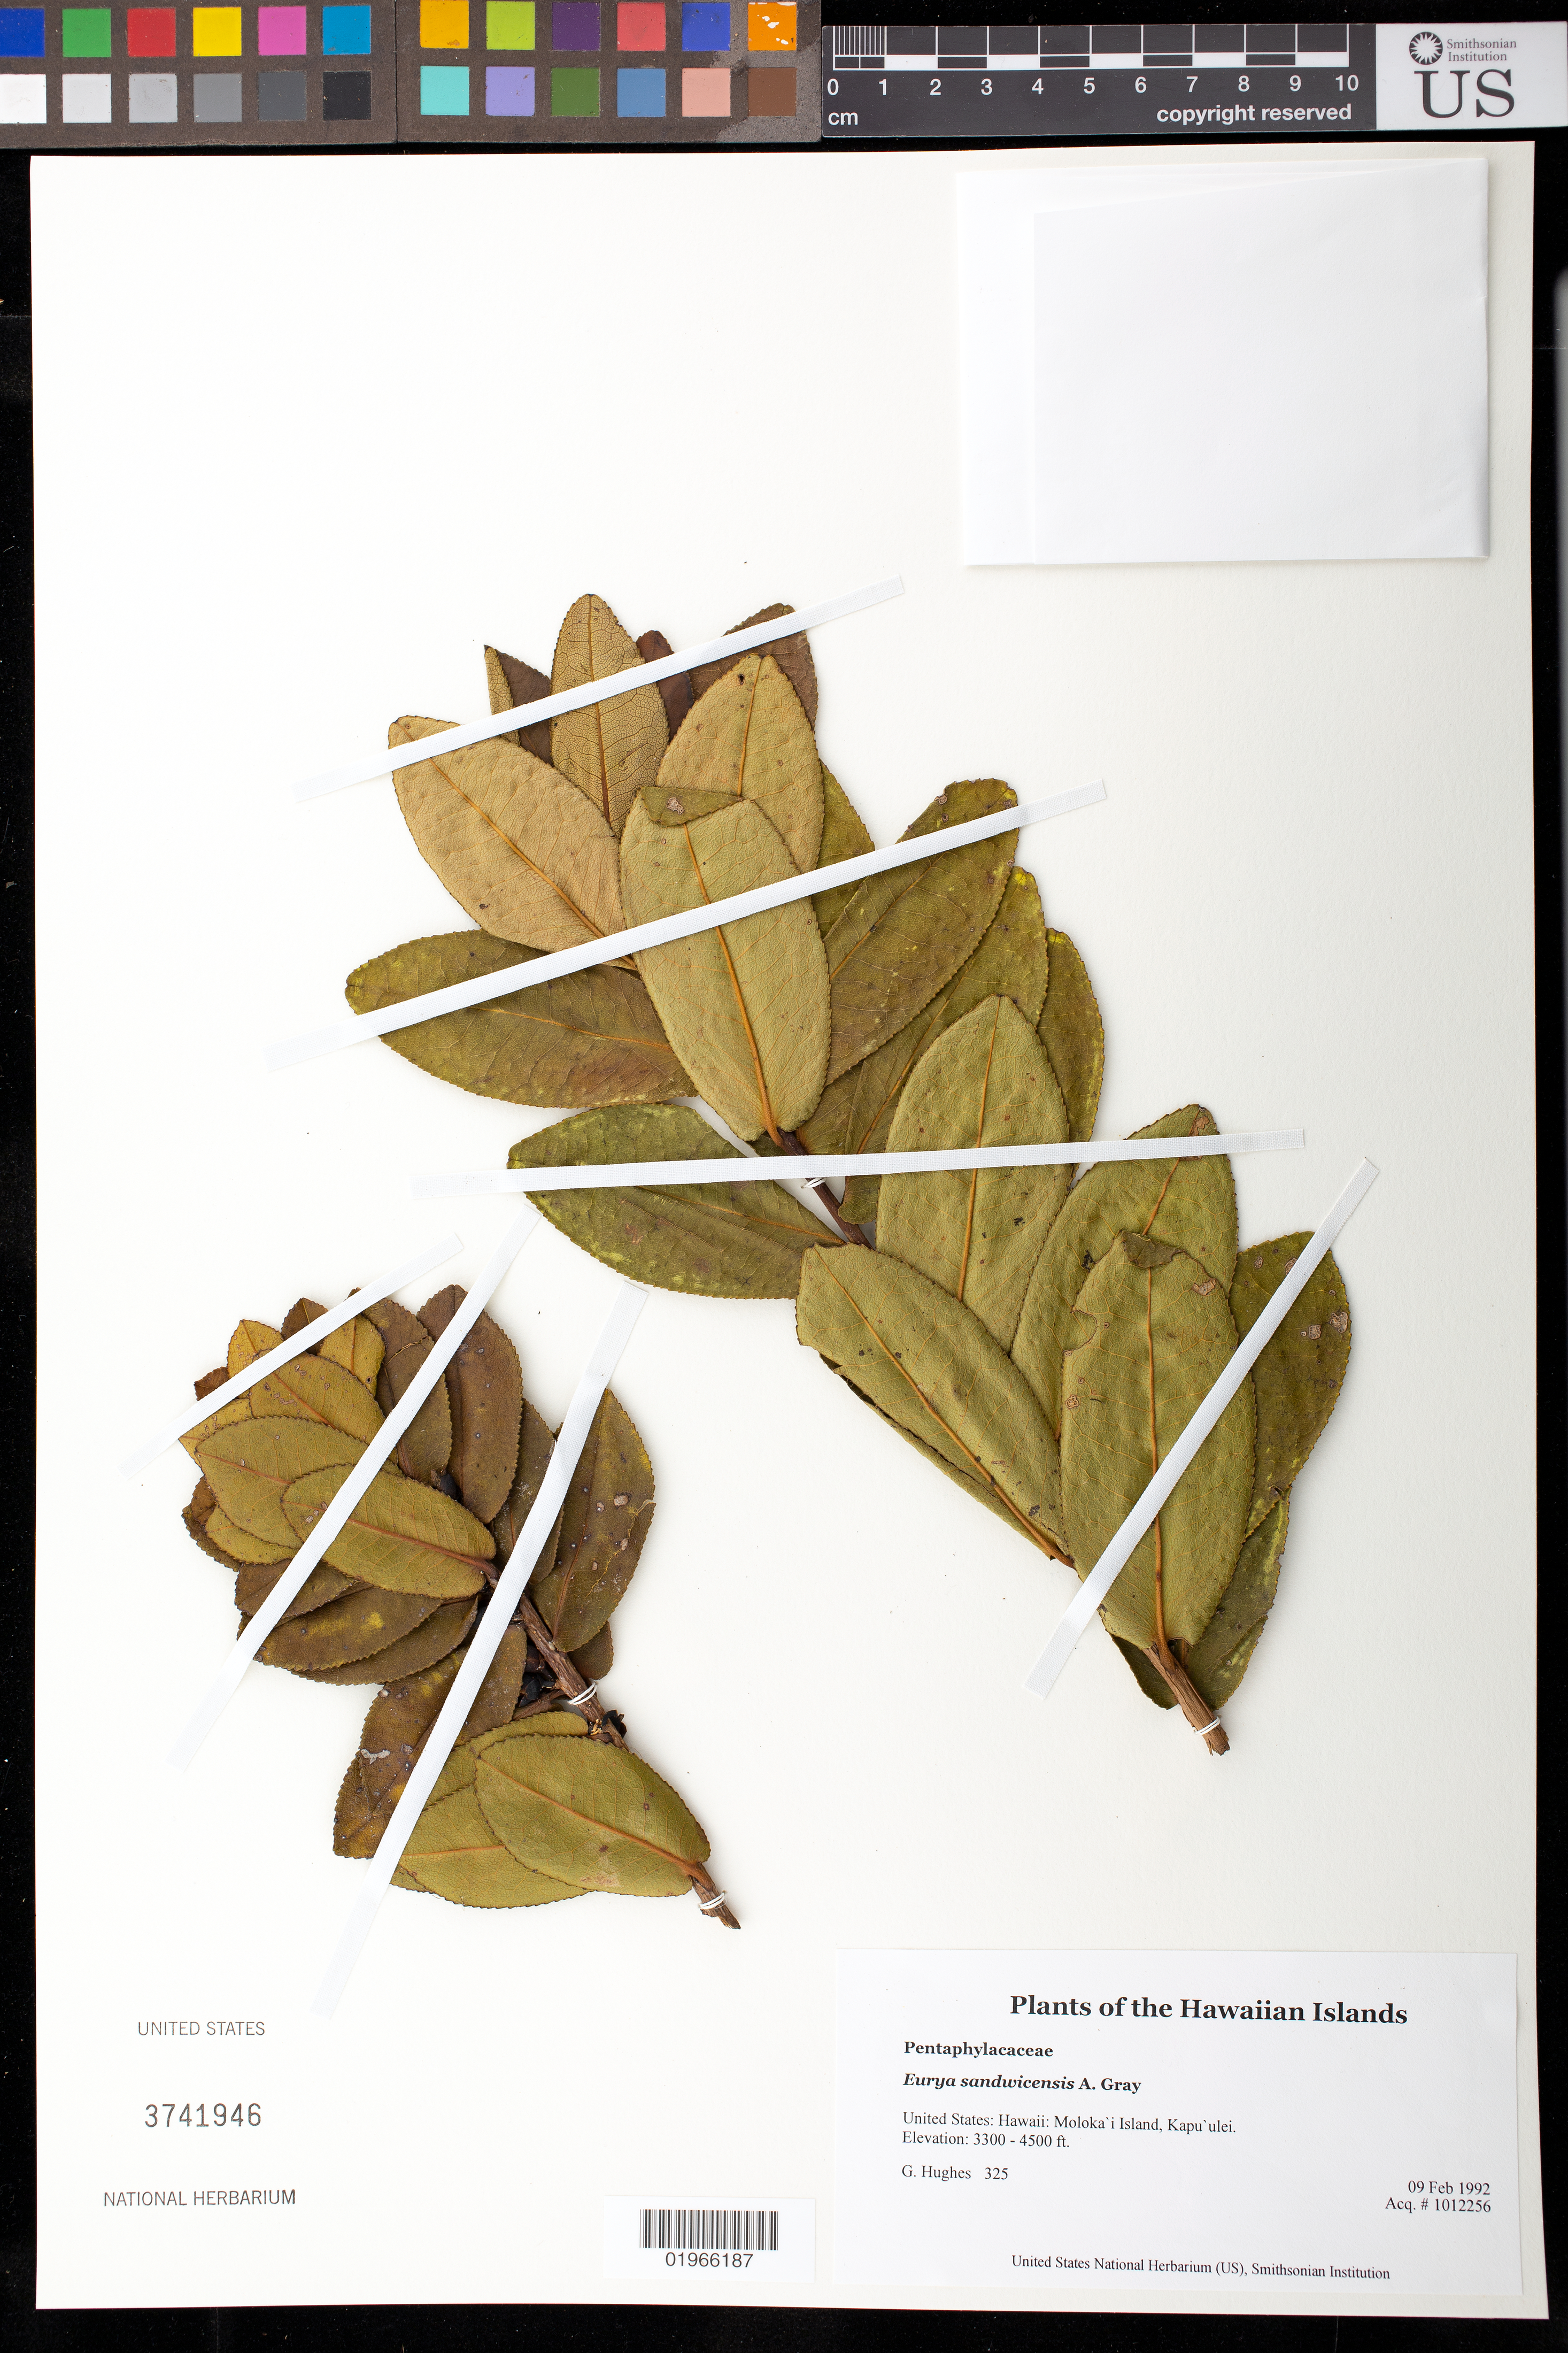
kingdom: Plantae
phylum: Tracheophyta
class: Magnoliopsida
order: Ericales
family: Pentaphylacaceae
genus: Eurya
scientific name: Eurya sandwicensis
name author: A. Gray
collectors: G. Hughes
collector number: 325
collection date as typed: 2-9-92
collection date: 1992-02-09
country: United States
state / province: Hawaii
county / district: Maui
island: Moloka'i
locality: Kapu'ulei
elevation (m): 1006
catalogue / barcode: US 3741946